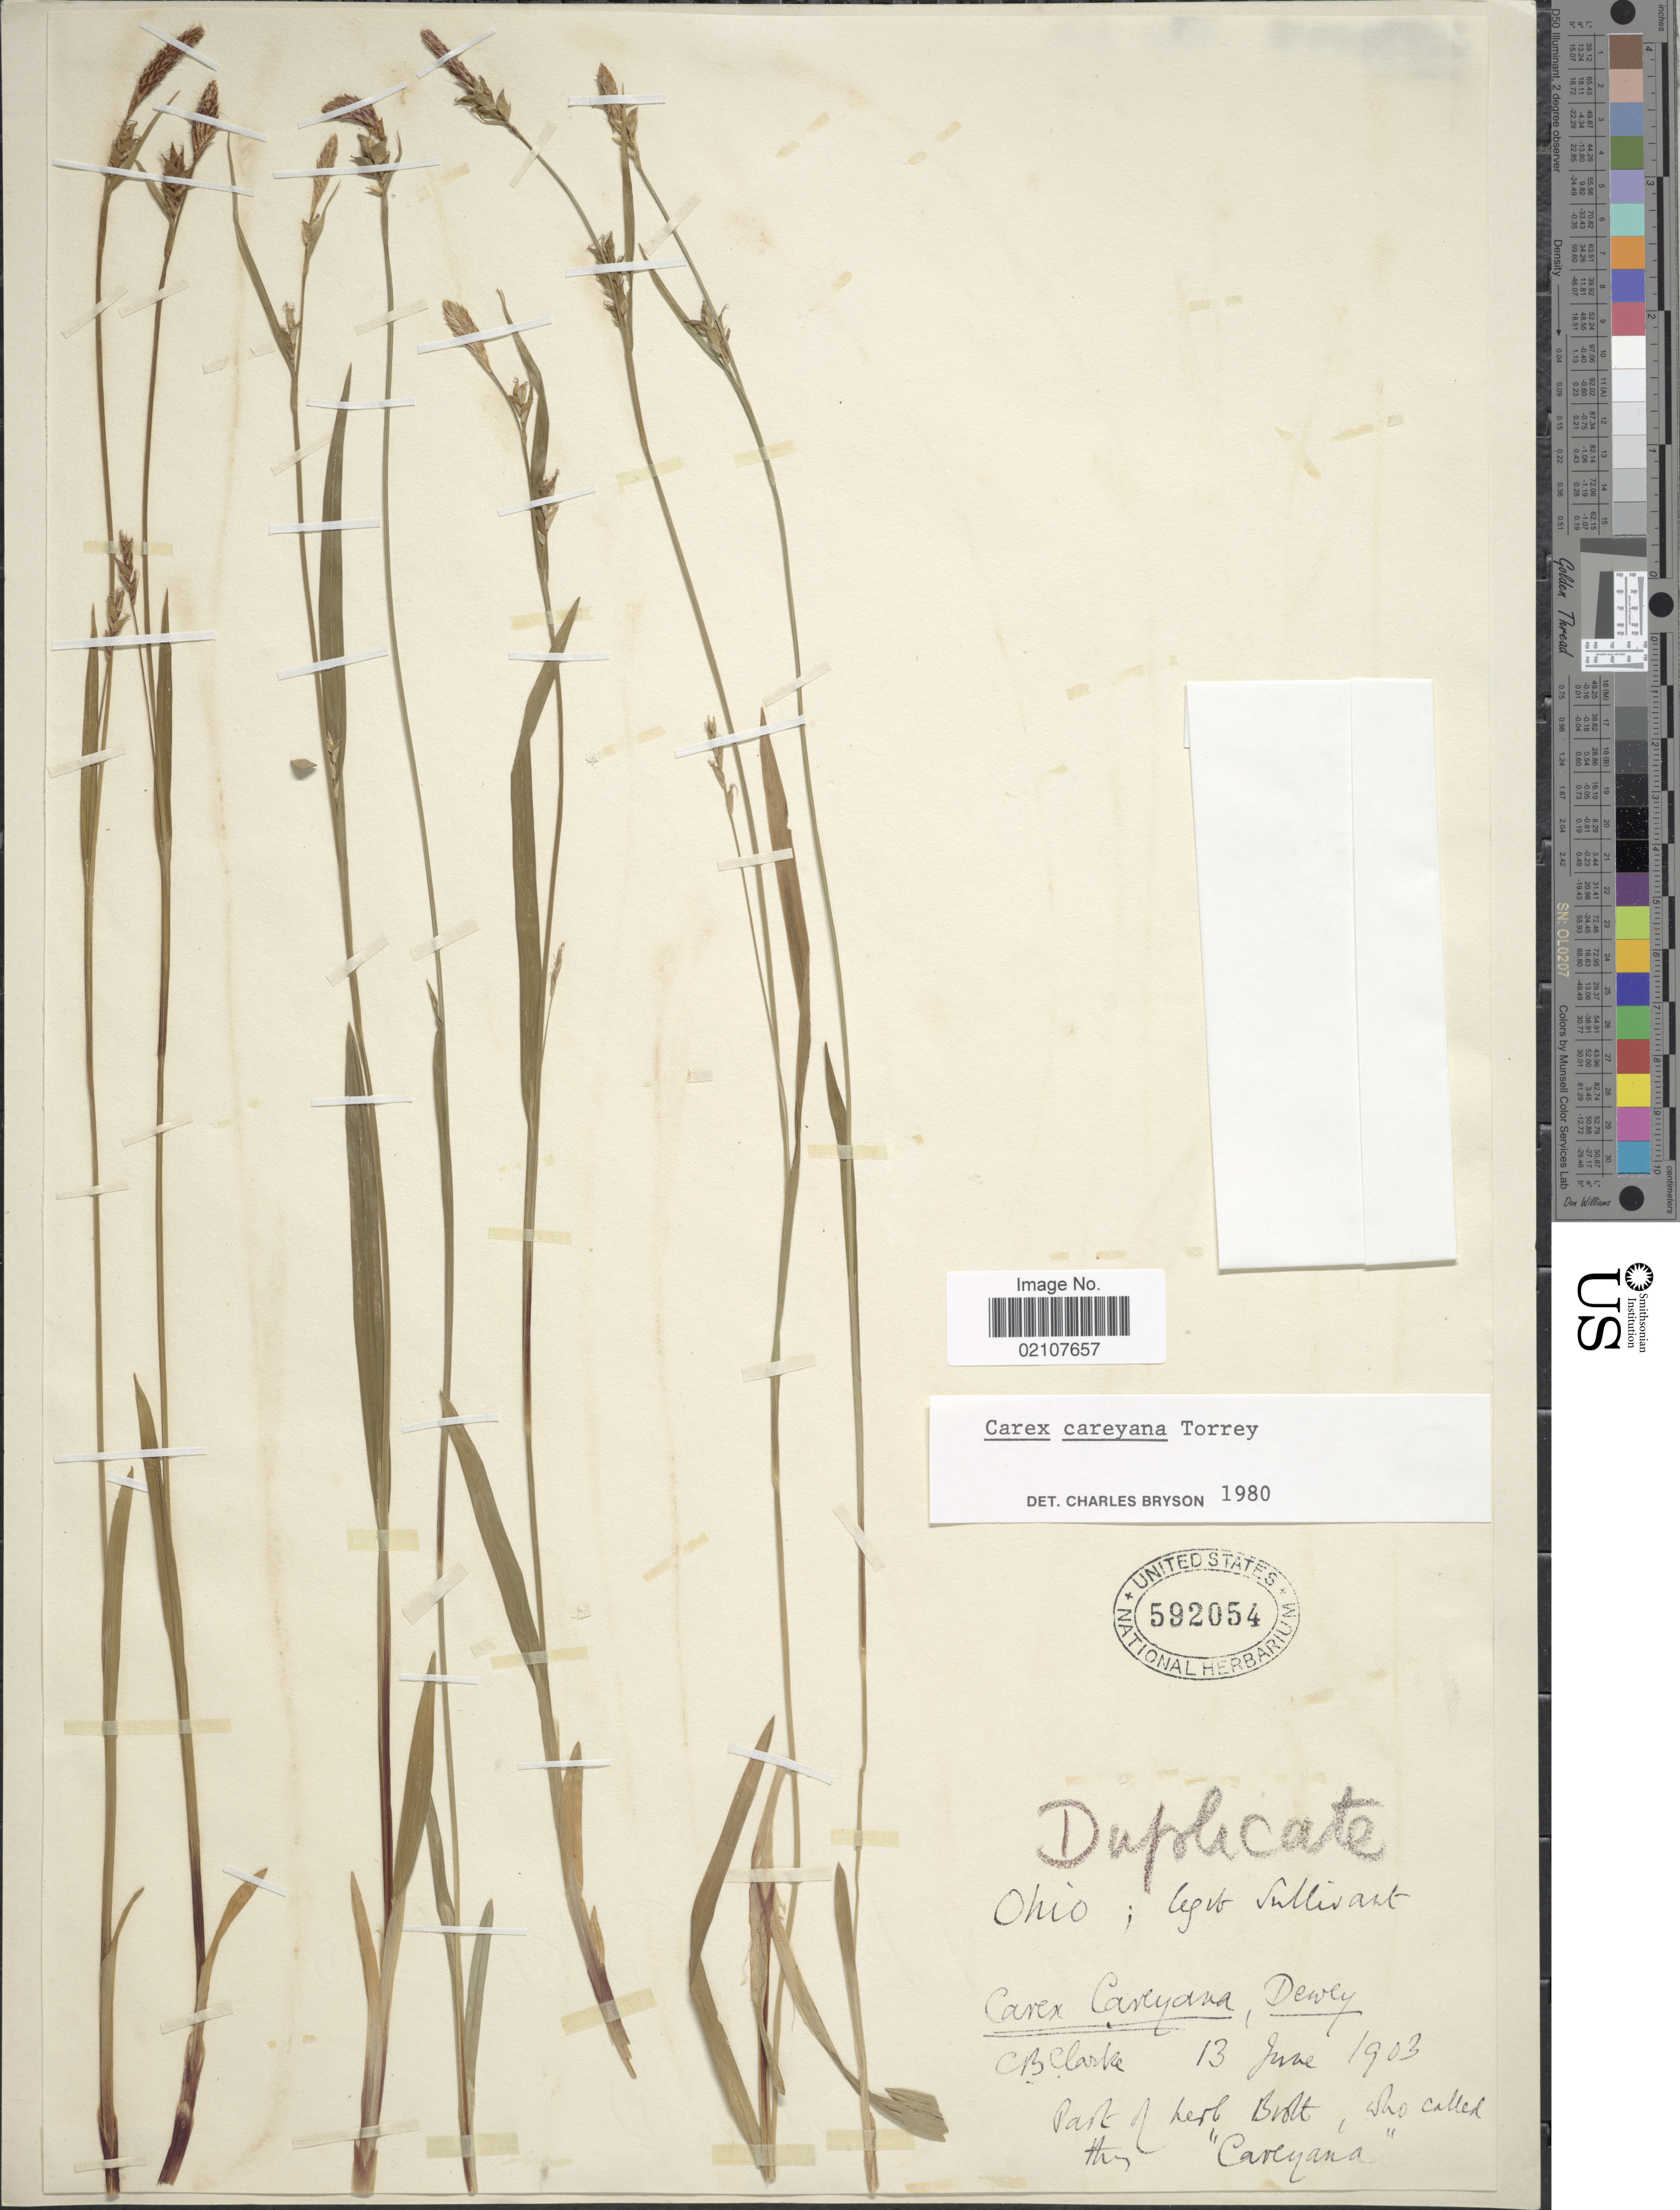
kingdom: Plantae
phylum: Tracheophyta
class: Liliopsida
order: Poales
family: Cyperaceae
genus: Carex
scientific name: Carex careyana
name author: Torr. ex Dewey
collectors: Sullivan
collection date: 1903-06-13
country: United States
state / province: Ohio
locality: Ohio.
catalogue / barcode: US 592054